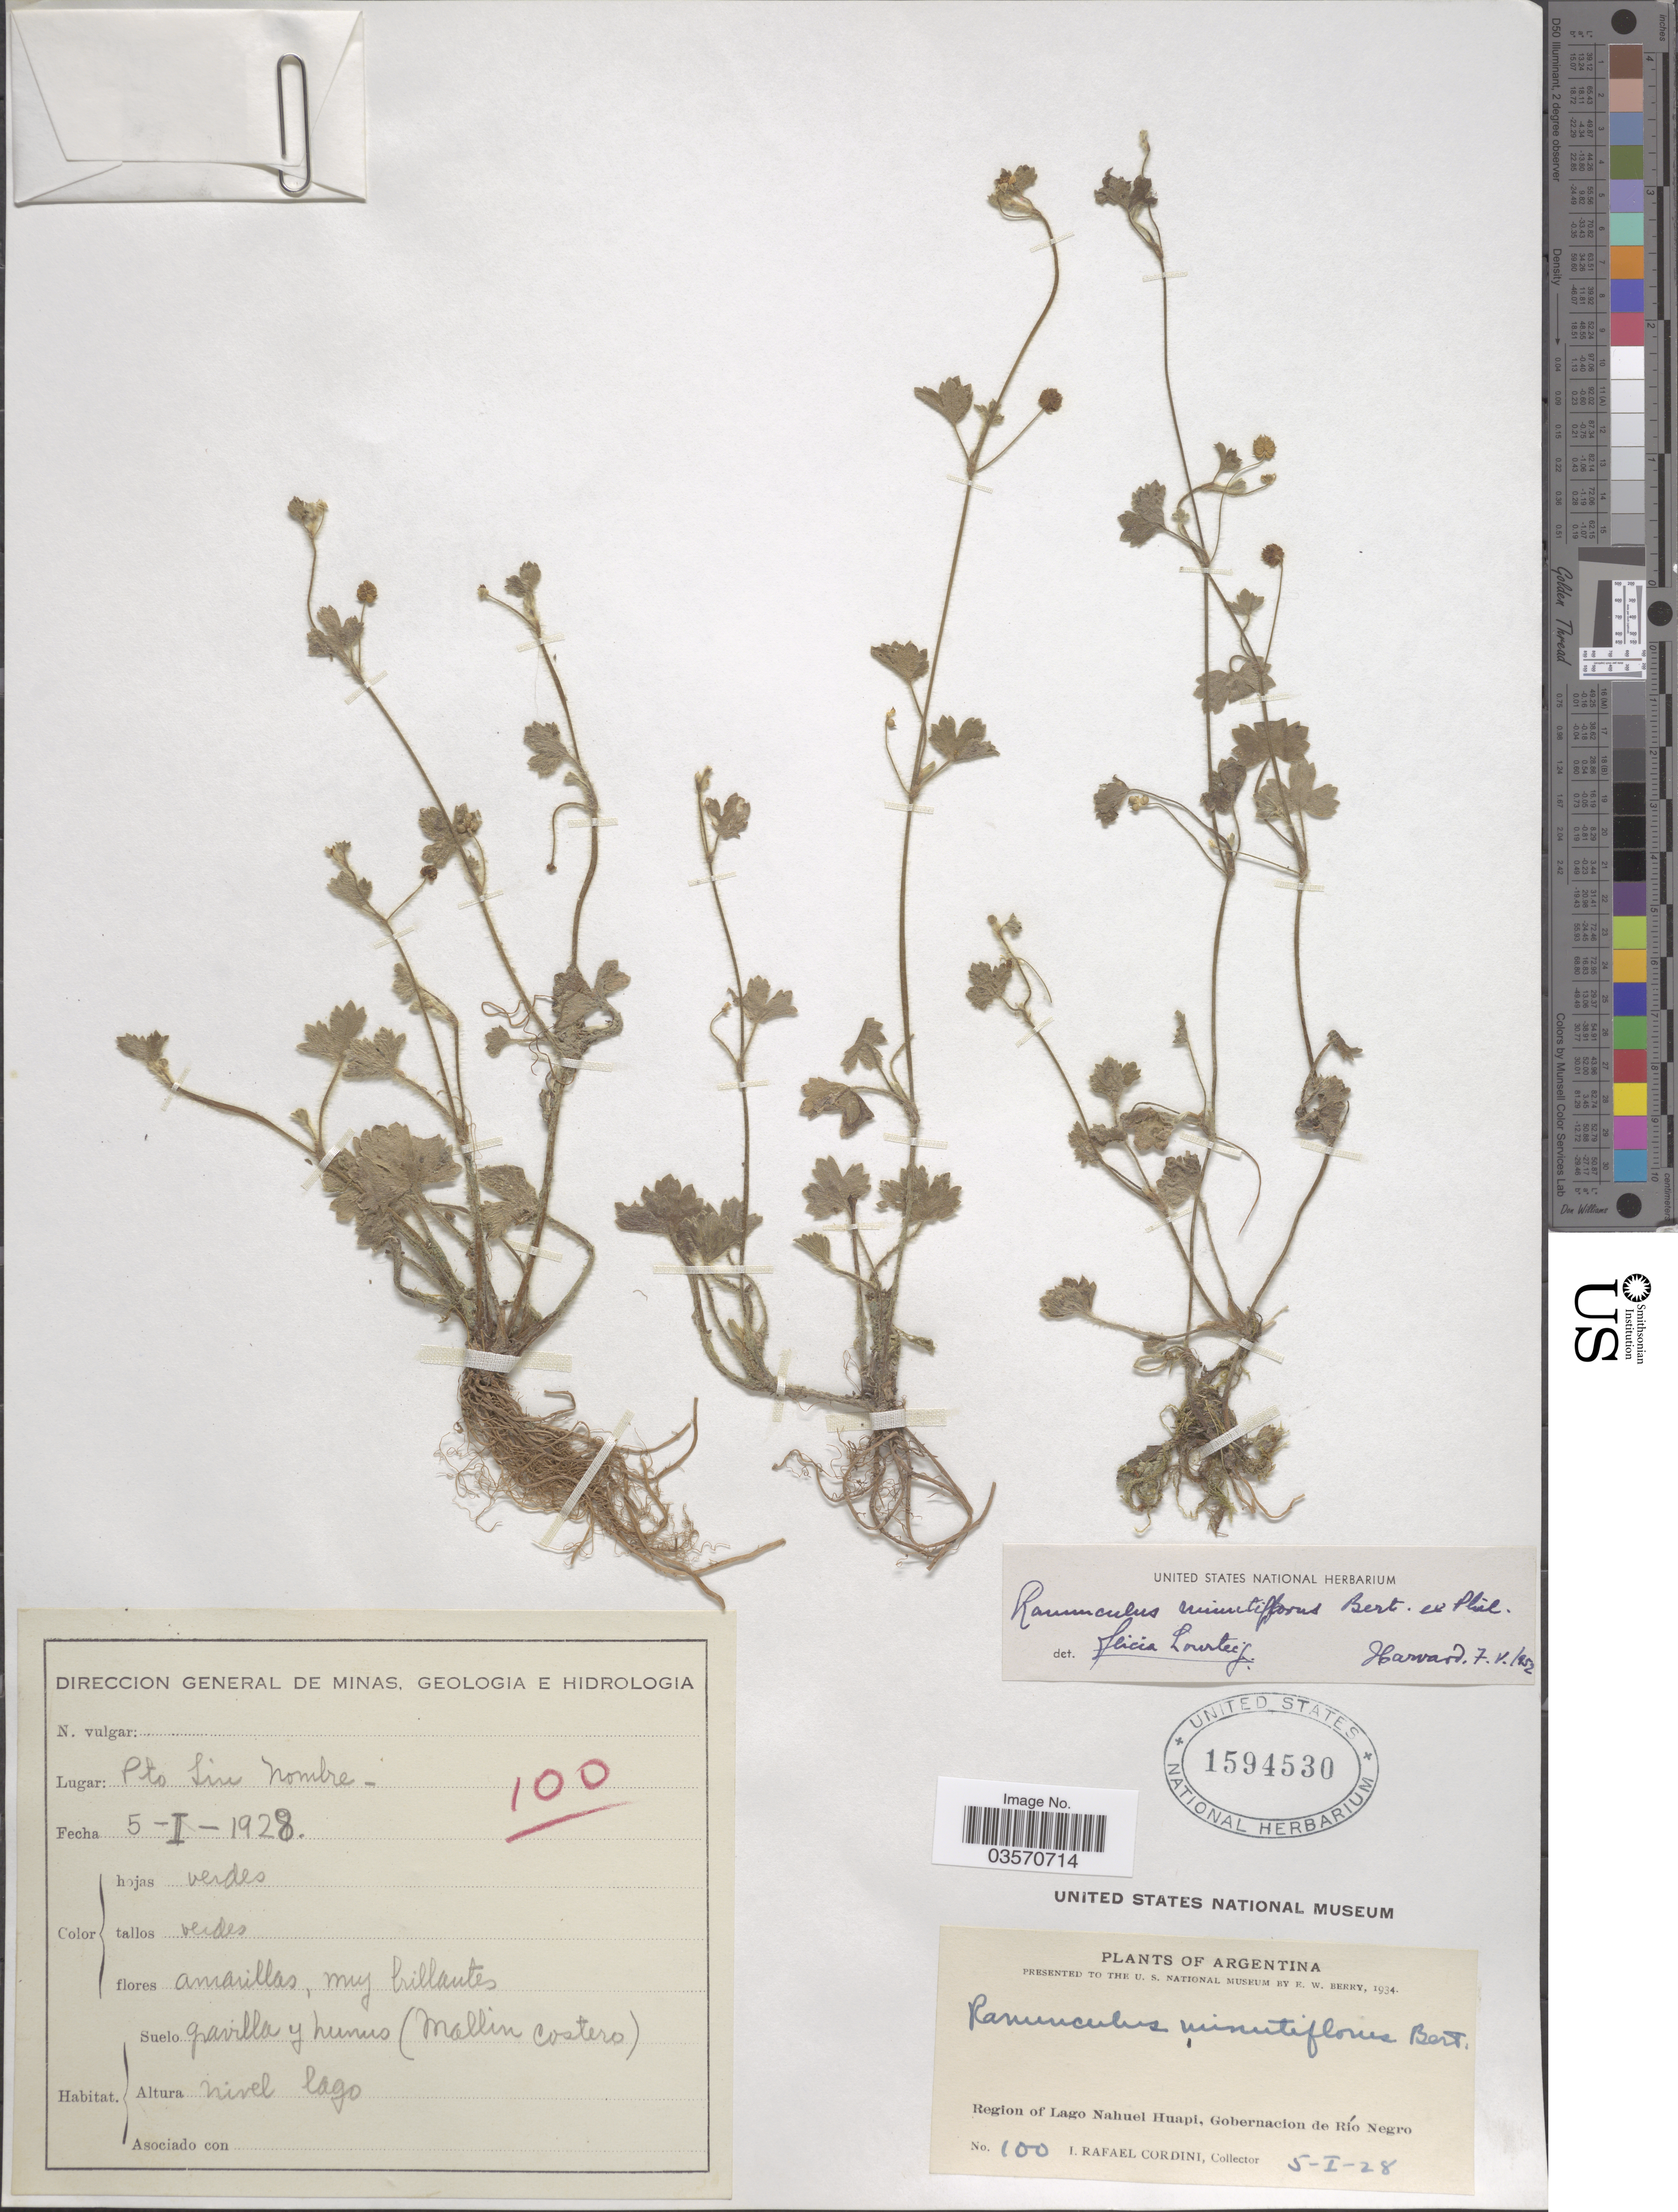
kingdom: Plantae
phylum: Tracheophyta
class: Magnoliopsida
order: Ranunculales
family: Ranunculaceae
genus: Ranunculus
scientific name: Ranunculus minutiflorus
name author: Bertero ex Phil.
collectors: I. Cordini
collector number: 100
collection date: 1928-01-05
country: Argentina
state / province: Rio Negro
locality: Region of Lago Nahuel Huapi, Gobernacion de Río Nregro. Pto. Sin Nombre.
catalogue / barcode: US 1594530